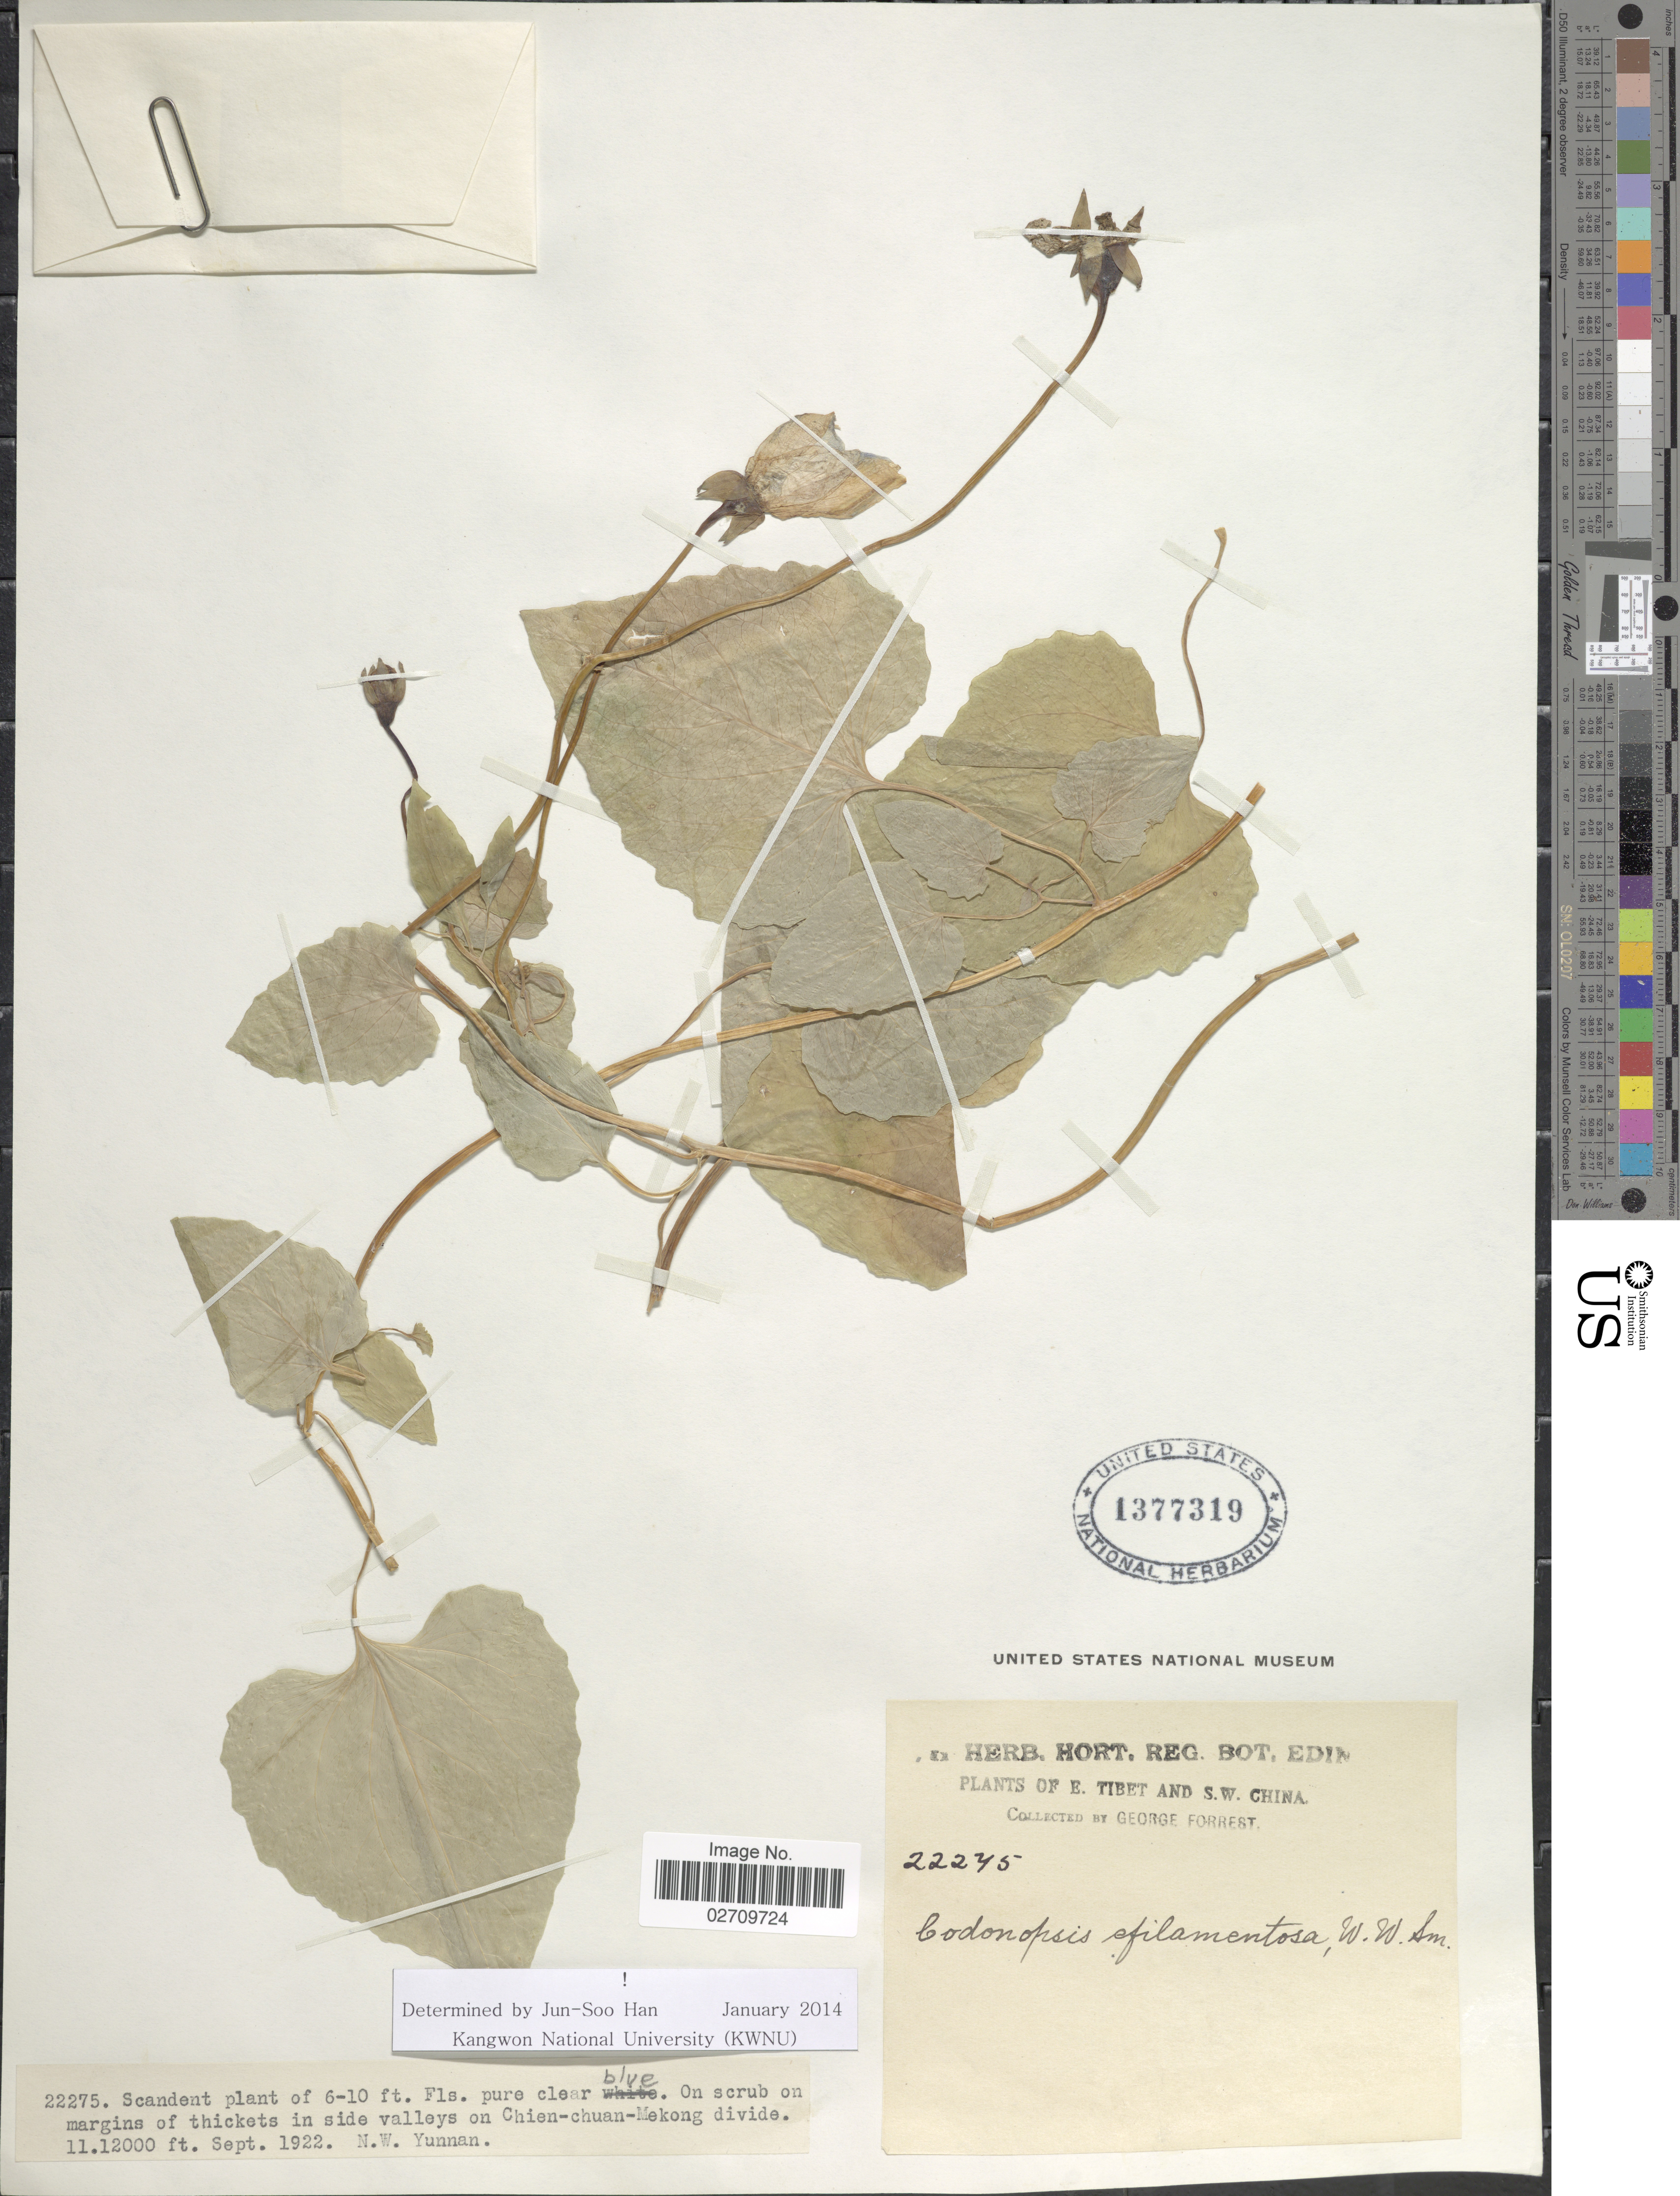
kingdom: Plantae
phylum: Tracheophyta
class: Magnoliopsida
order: Asterales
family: Campanulaceae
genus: Codonopsis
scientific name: Codonopsis efilamentosa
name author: W.W. Sm.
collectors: G. Forrest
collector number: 22245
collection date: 1922-09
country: China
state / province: Yunnan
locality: E. Tibet and S.W. China, On scrub on margins of thickets in side valleys on Chien-chuan-Mekong divide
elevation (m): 3353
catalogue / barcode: US 1377319